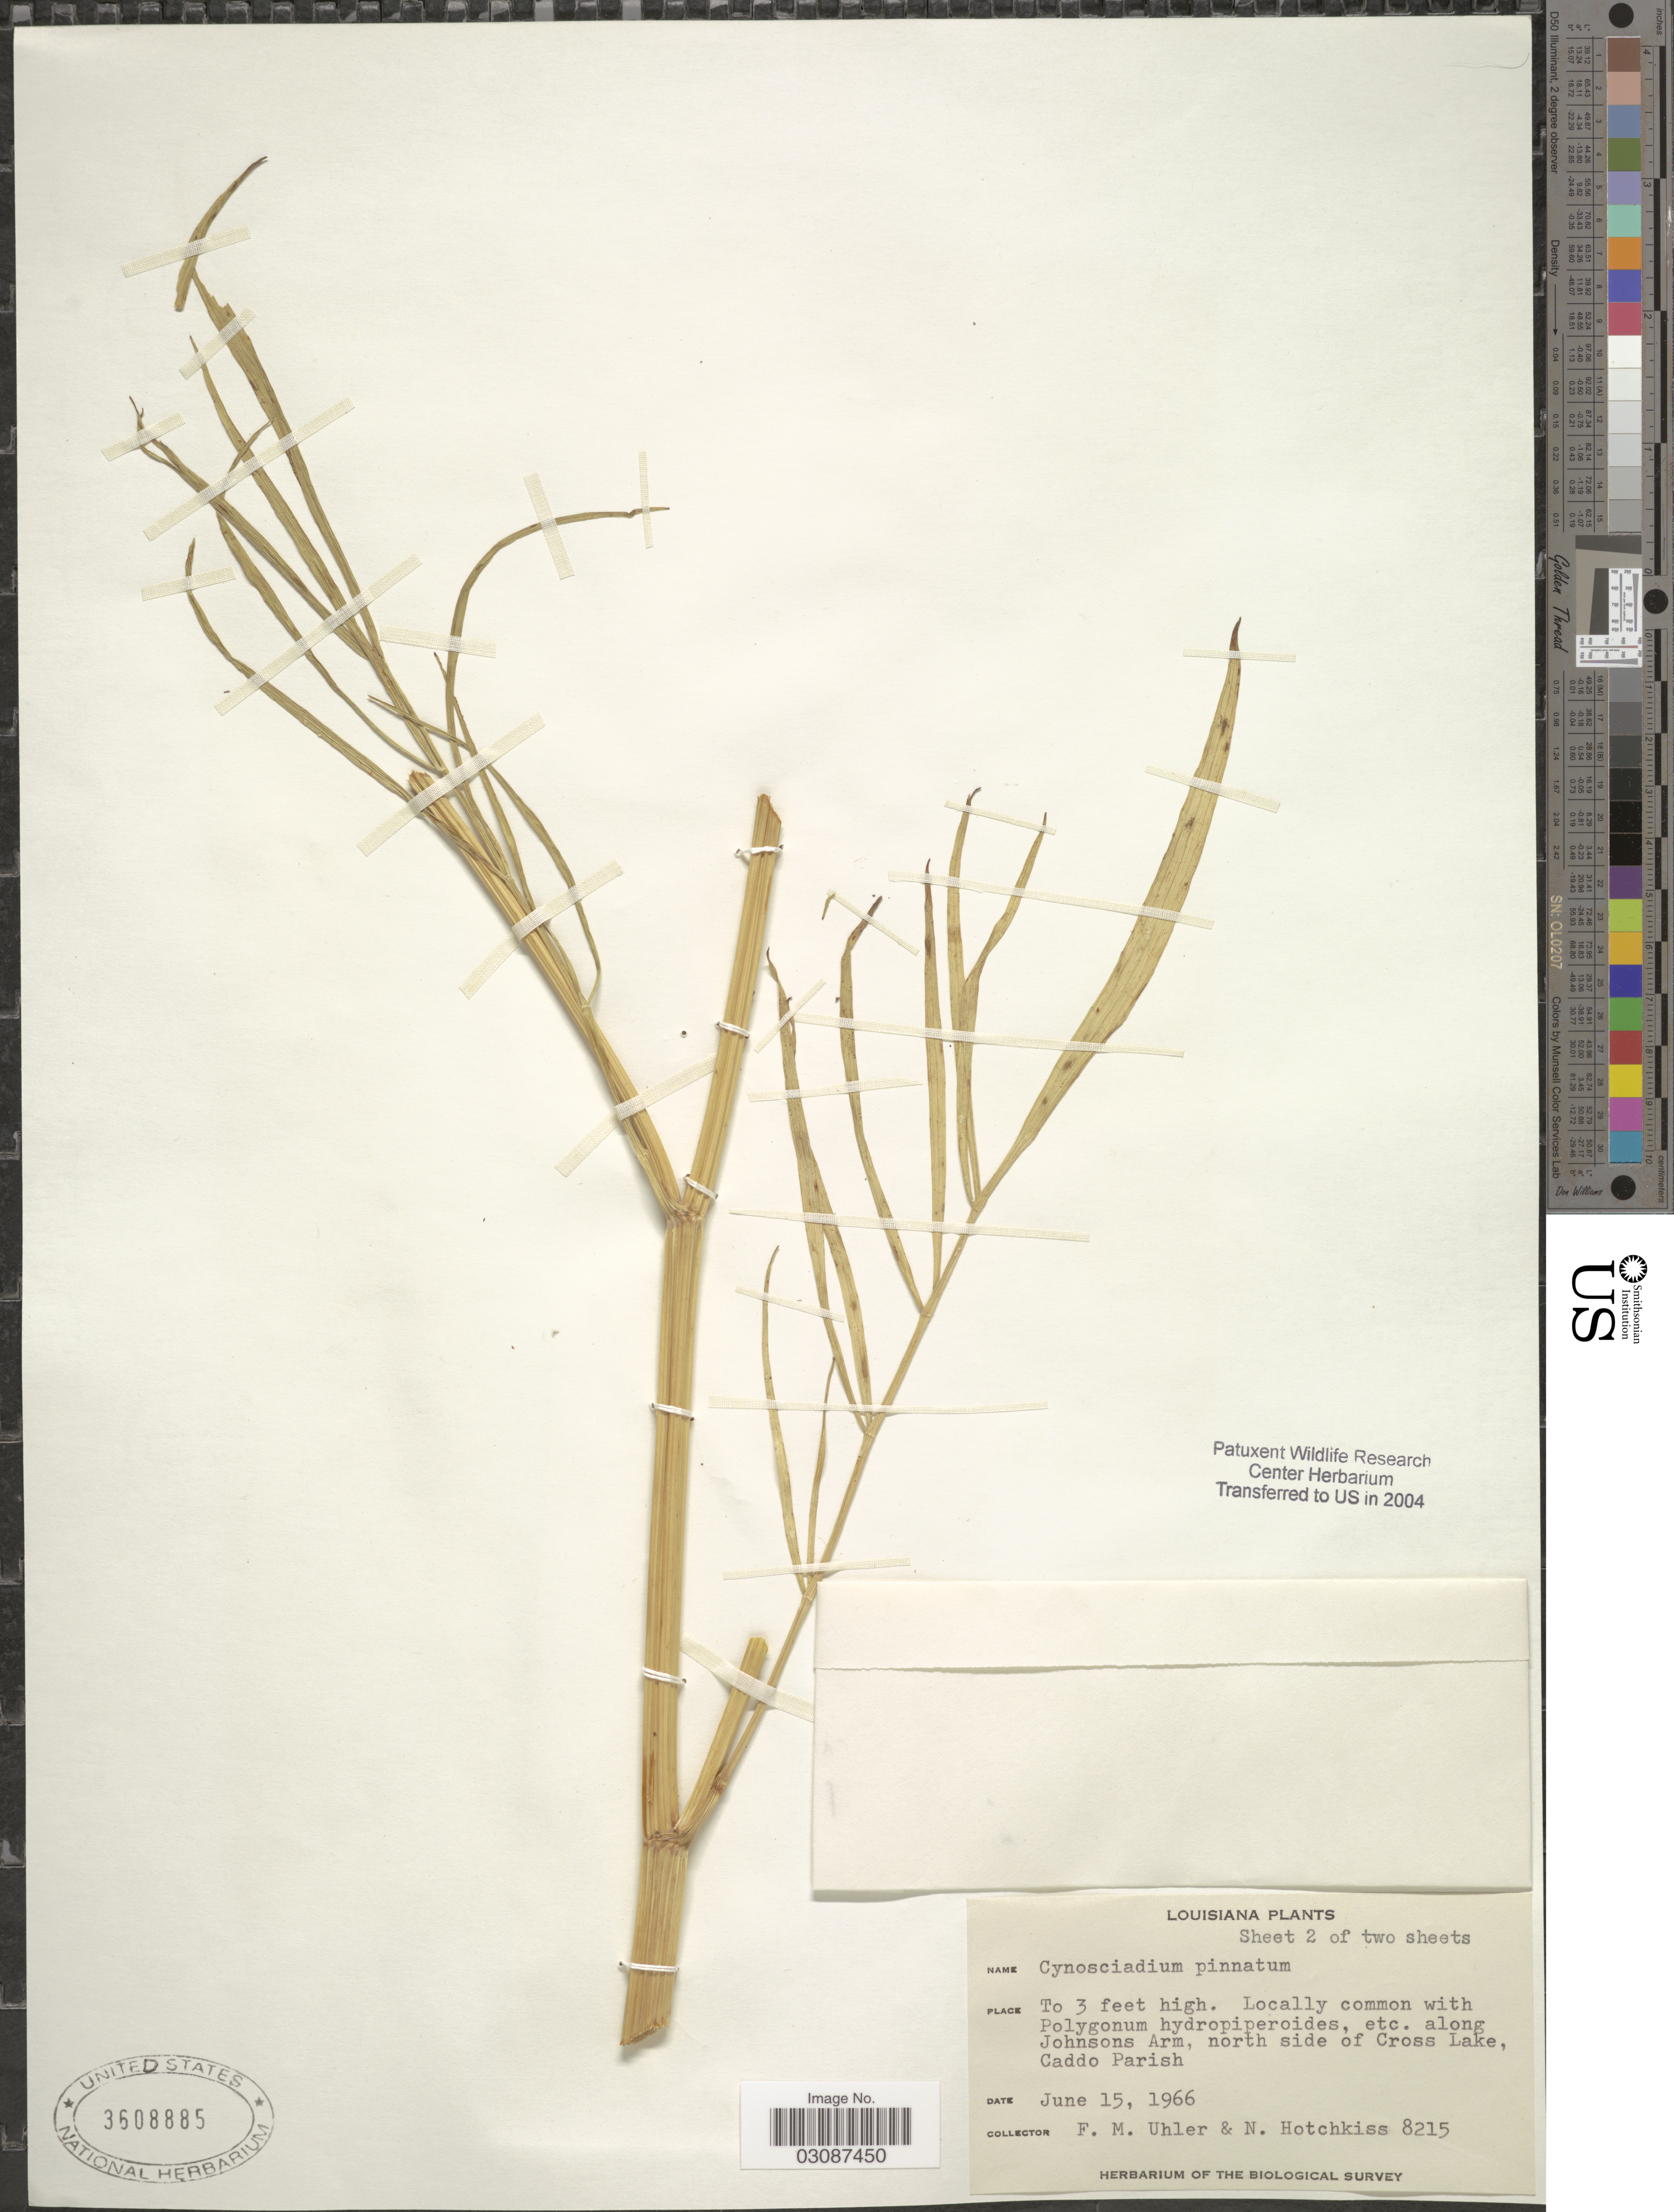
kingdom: Plantae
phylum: Tracheophyta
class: Magnoliopsida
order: Apiales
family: Apiaceae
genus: Limnosciadium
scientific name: Limnosciadium pinnatum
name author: (DC.) Mathias & Constance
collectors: F. M. Uhler & N. Hotchkiss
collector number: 8215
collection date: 1966-06-15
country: United States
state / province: Louisiana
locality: Along Johnsons Arm, north side of Cross Lake, Caddo Parish.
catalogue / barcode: US 3608885